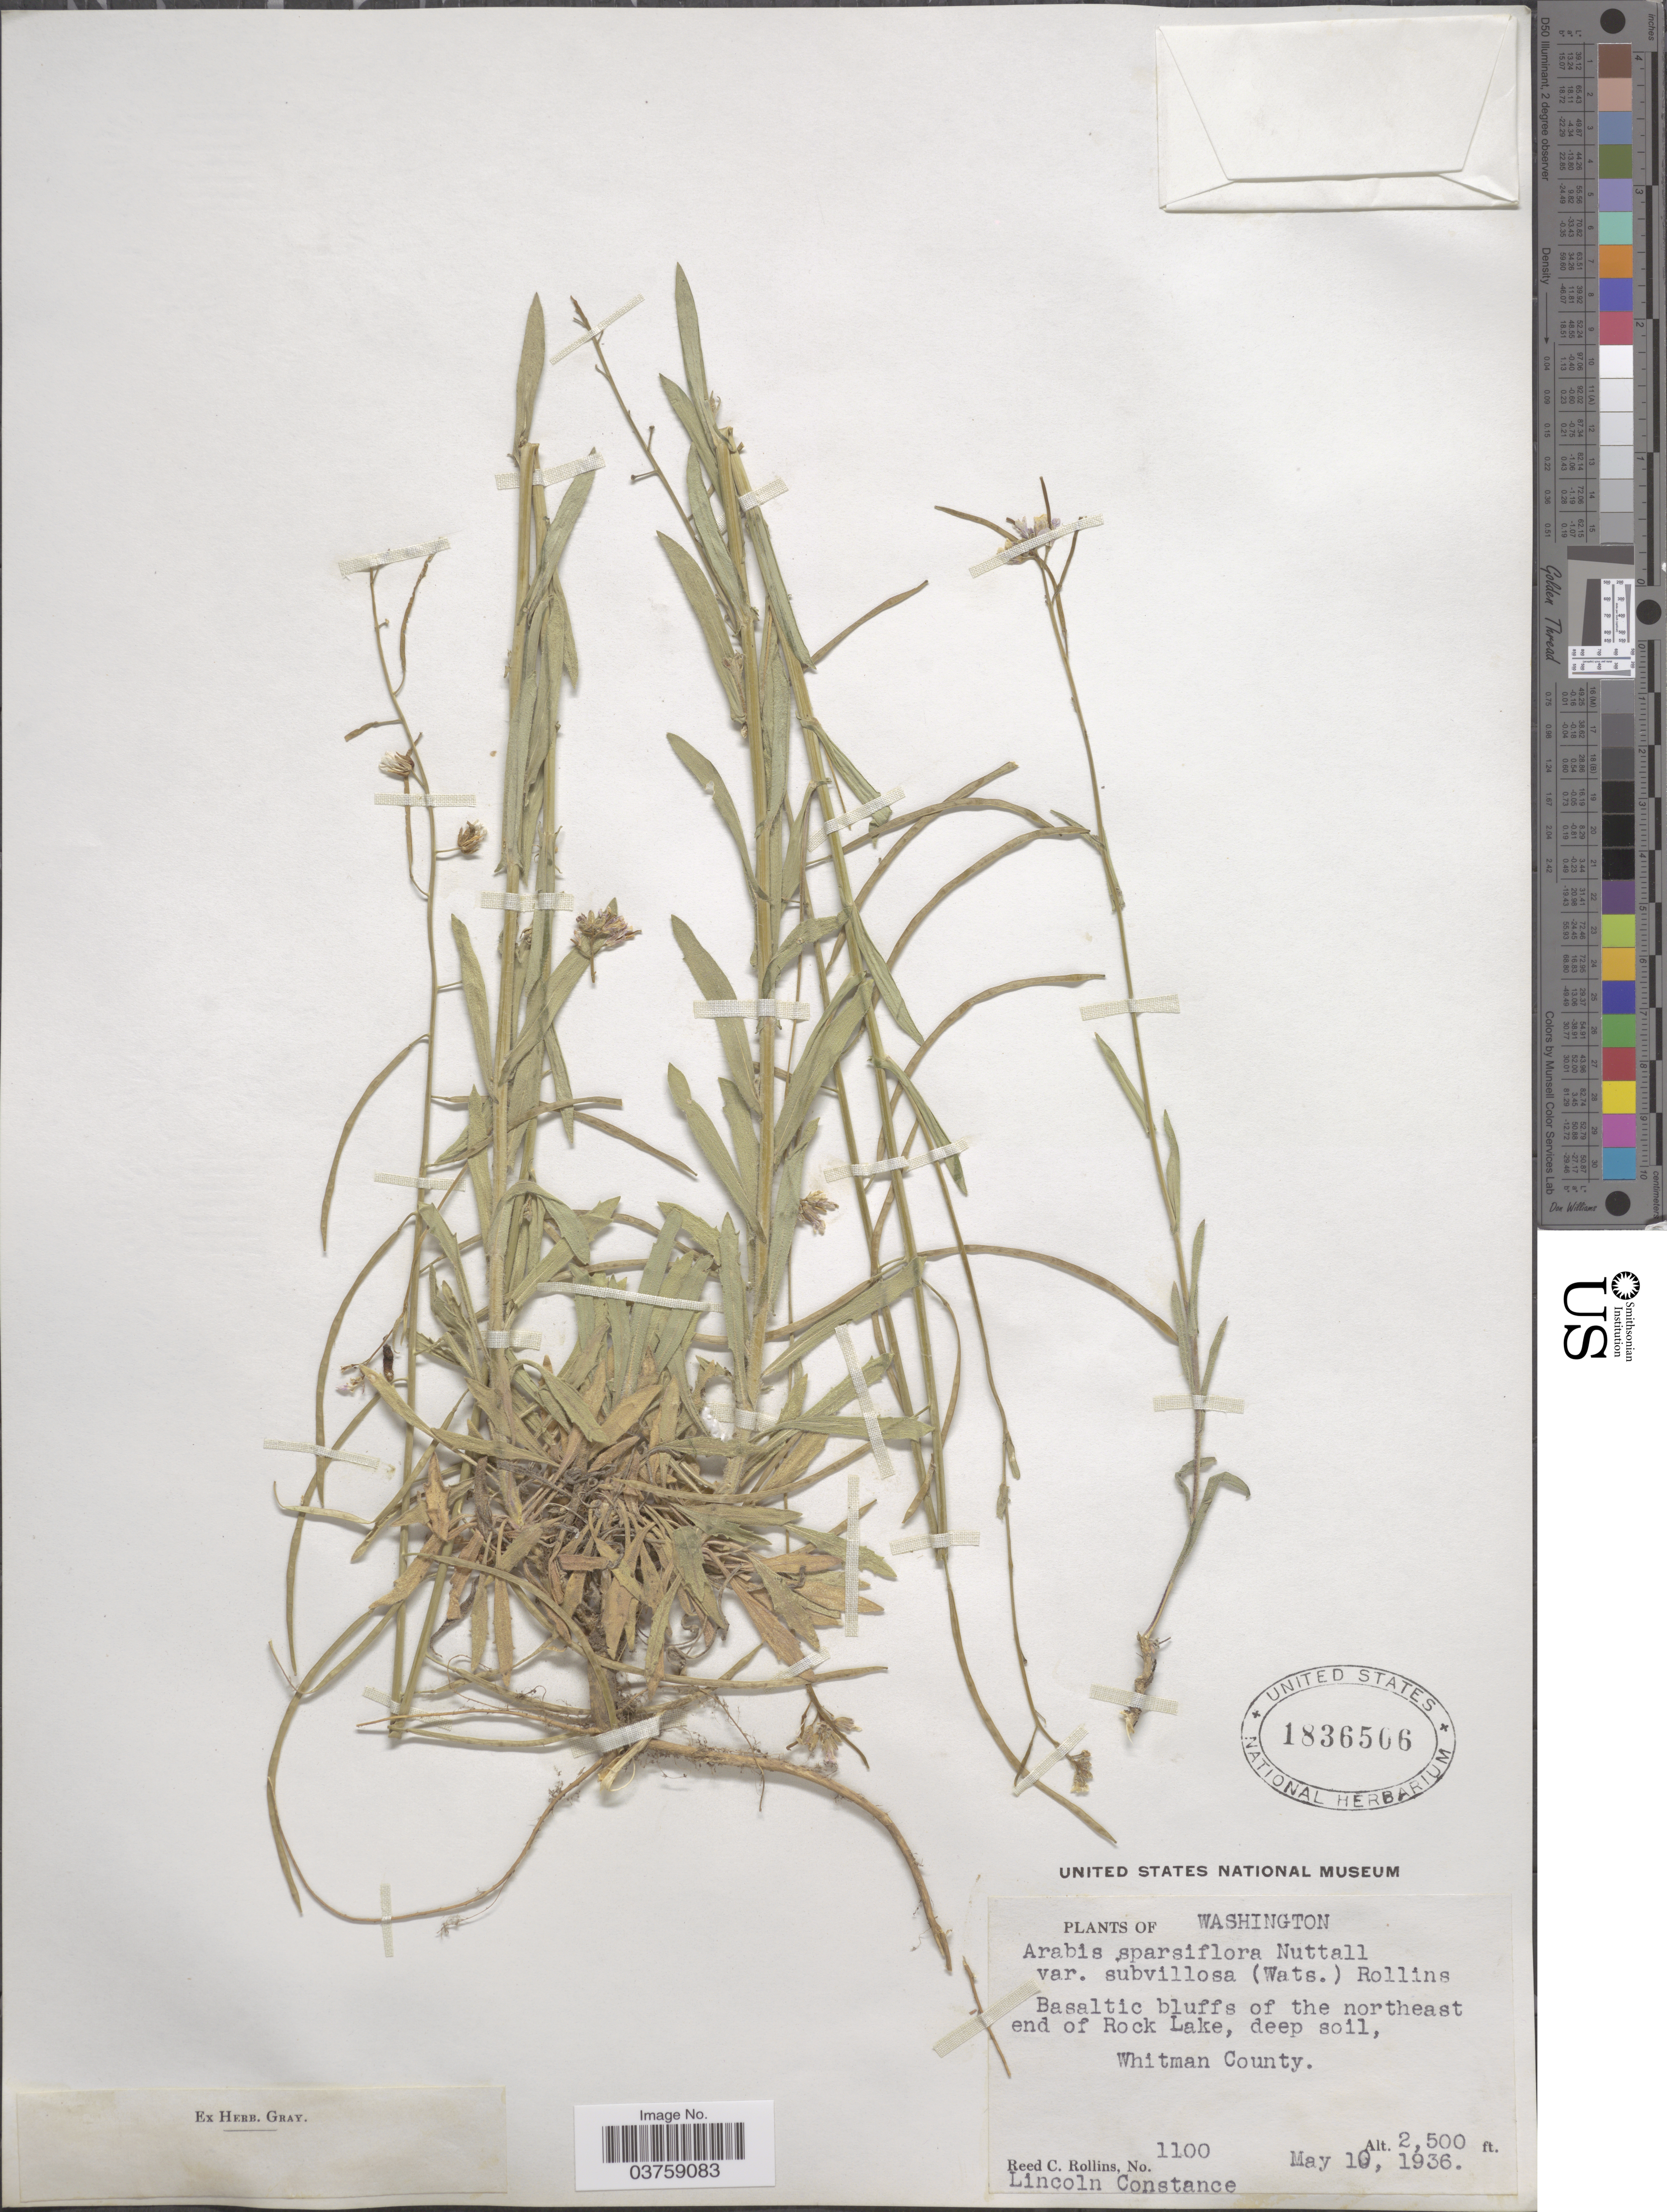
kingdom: Plantae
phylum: Tracheophyta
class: Magnoliopsida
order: Brassicales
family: Brassicaceae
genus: Arabis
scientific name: Arabis sparsiflora var. subvillosa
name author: (S. Watson) Rollins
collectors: R. C. Rollins & L. Constance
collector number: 1100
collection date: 1936-05-10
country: United States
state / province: Washington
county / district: Whitman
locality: Basaltic bluffs of the northeast end of Rock Lake, Whitman County.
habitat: basaltic bluffs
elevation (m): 762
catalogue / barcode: US 1836506